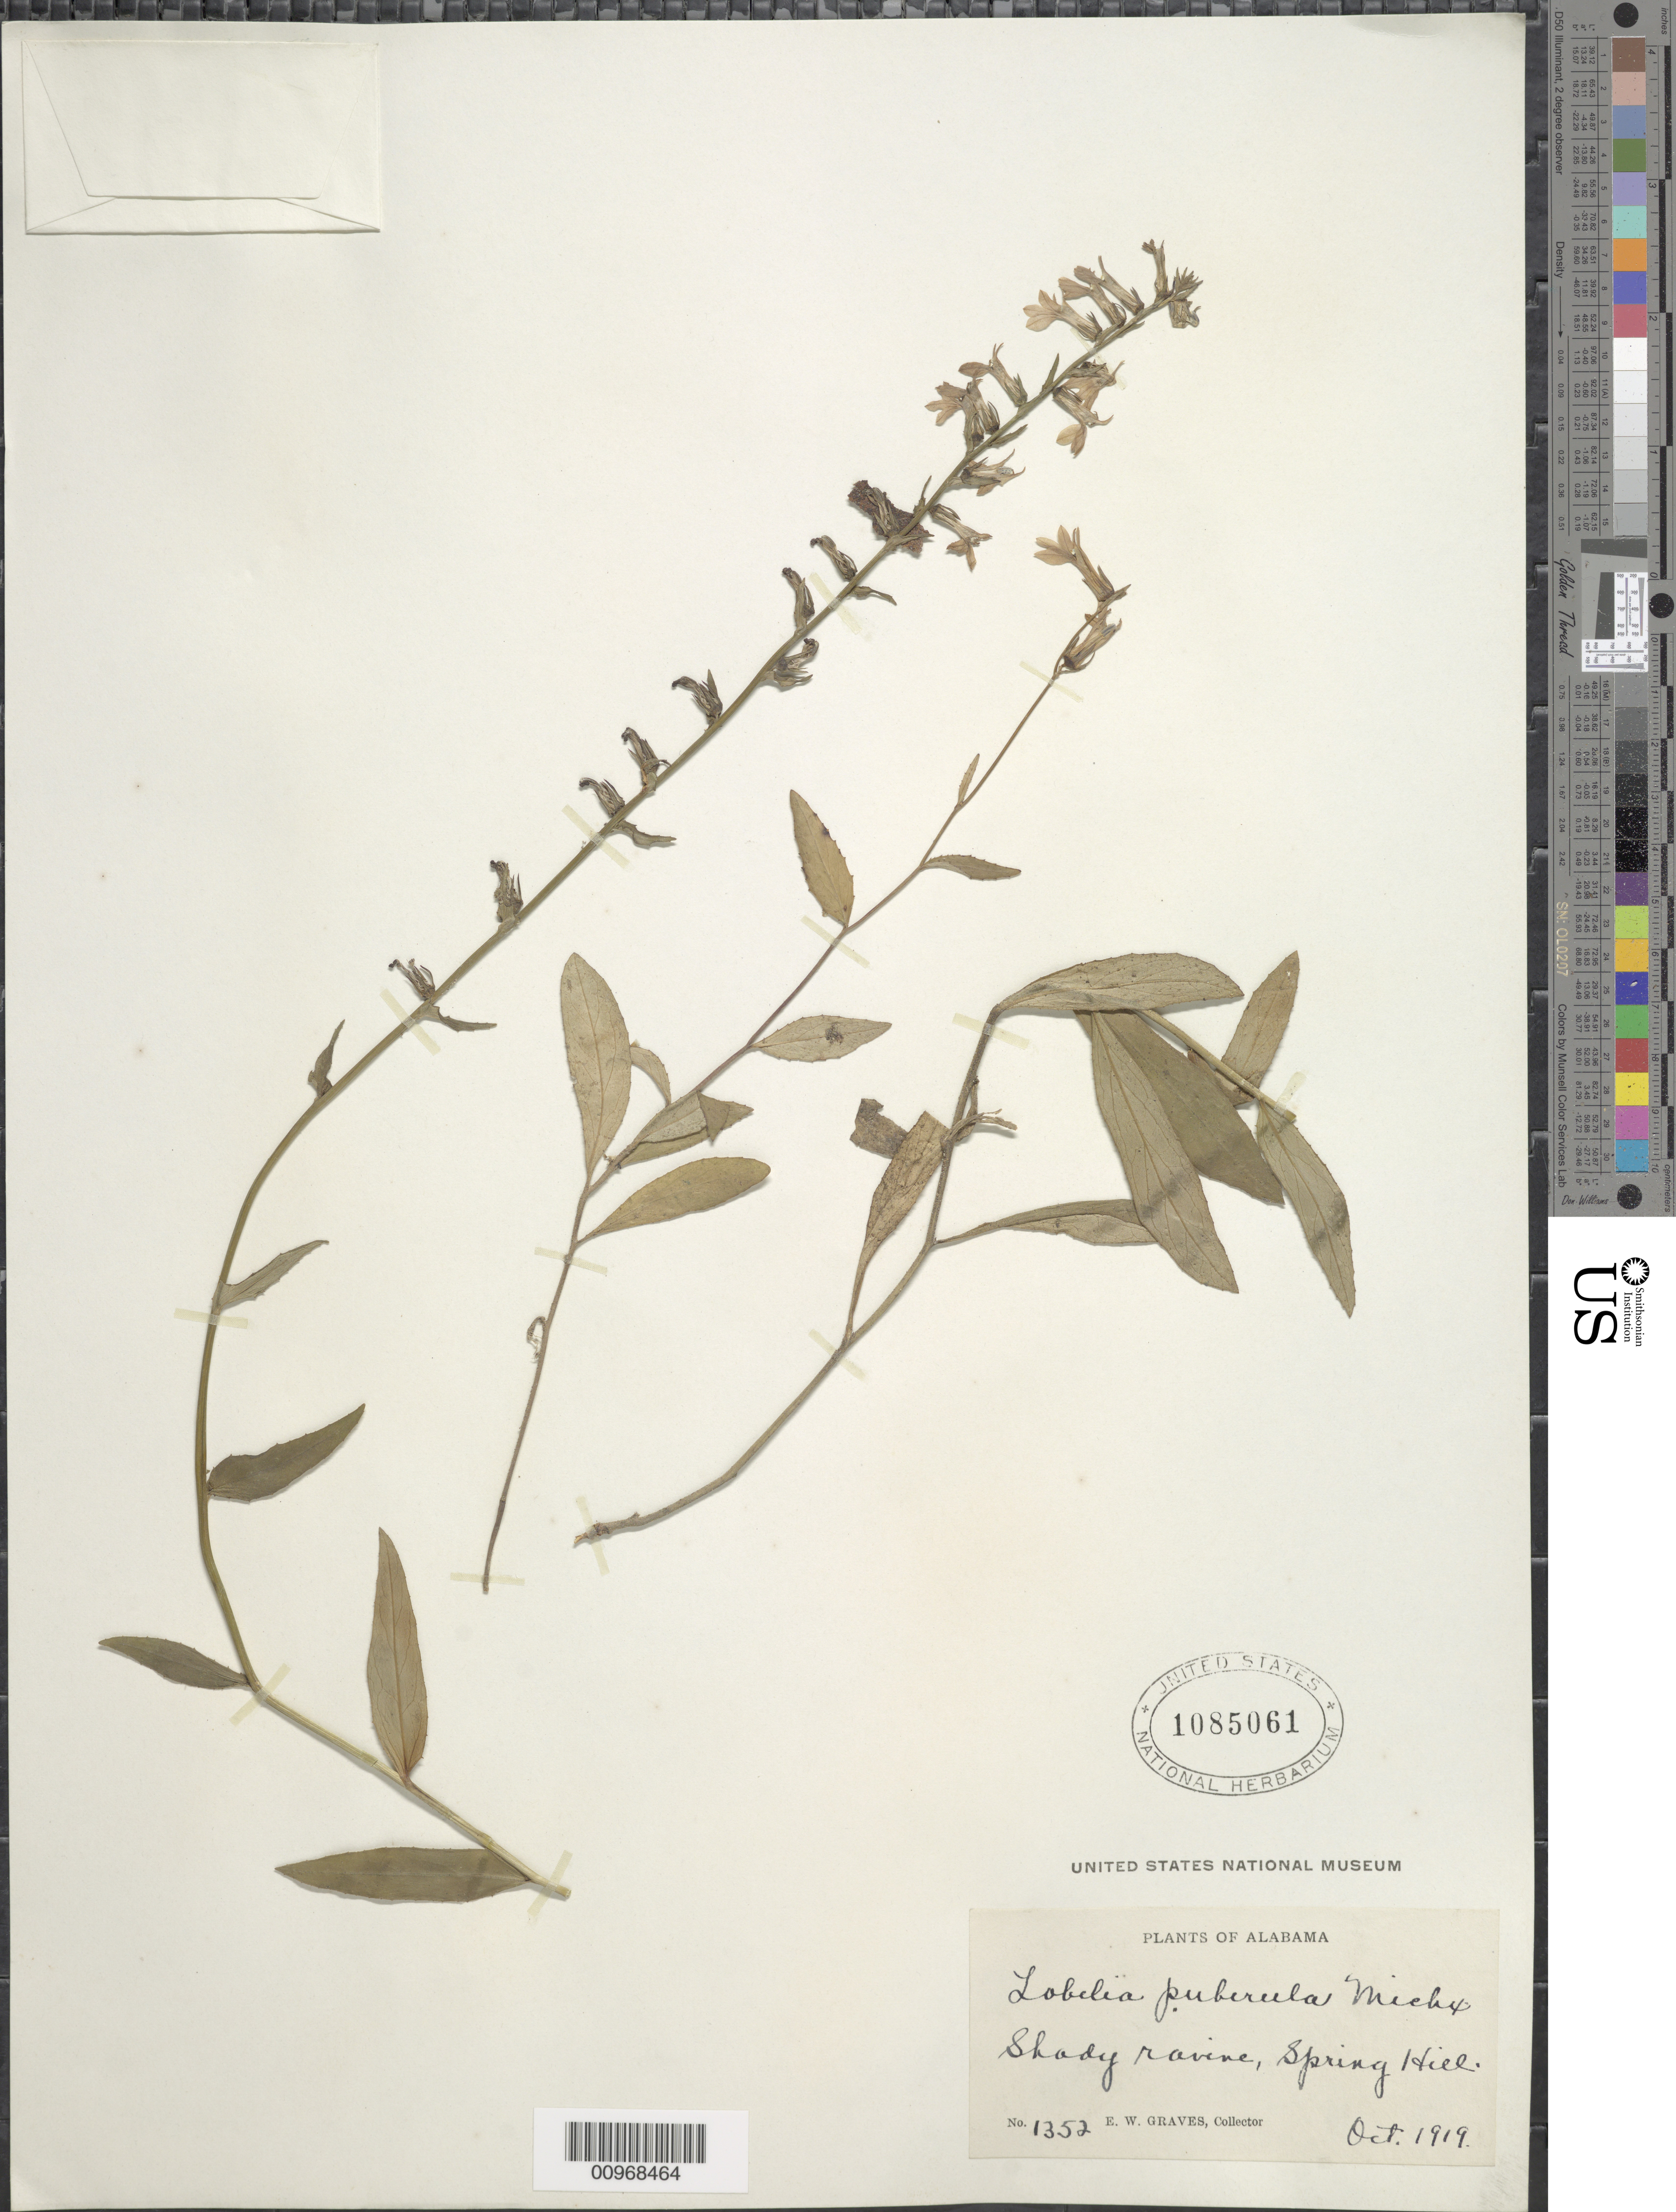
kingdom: Plantae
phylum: Tracheophyta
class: Magnoliopsida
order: Asterales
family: Campanulaceae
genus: Lobelia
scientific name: Lobelia puberula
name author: Michx.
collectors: E. Graves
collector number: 1352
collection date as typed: Oct 1919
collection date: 1919-10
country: United States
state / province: Alabama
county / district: Marengo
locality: Spring hill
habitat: shady ravine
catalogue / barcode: US 1085061